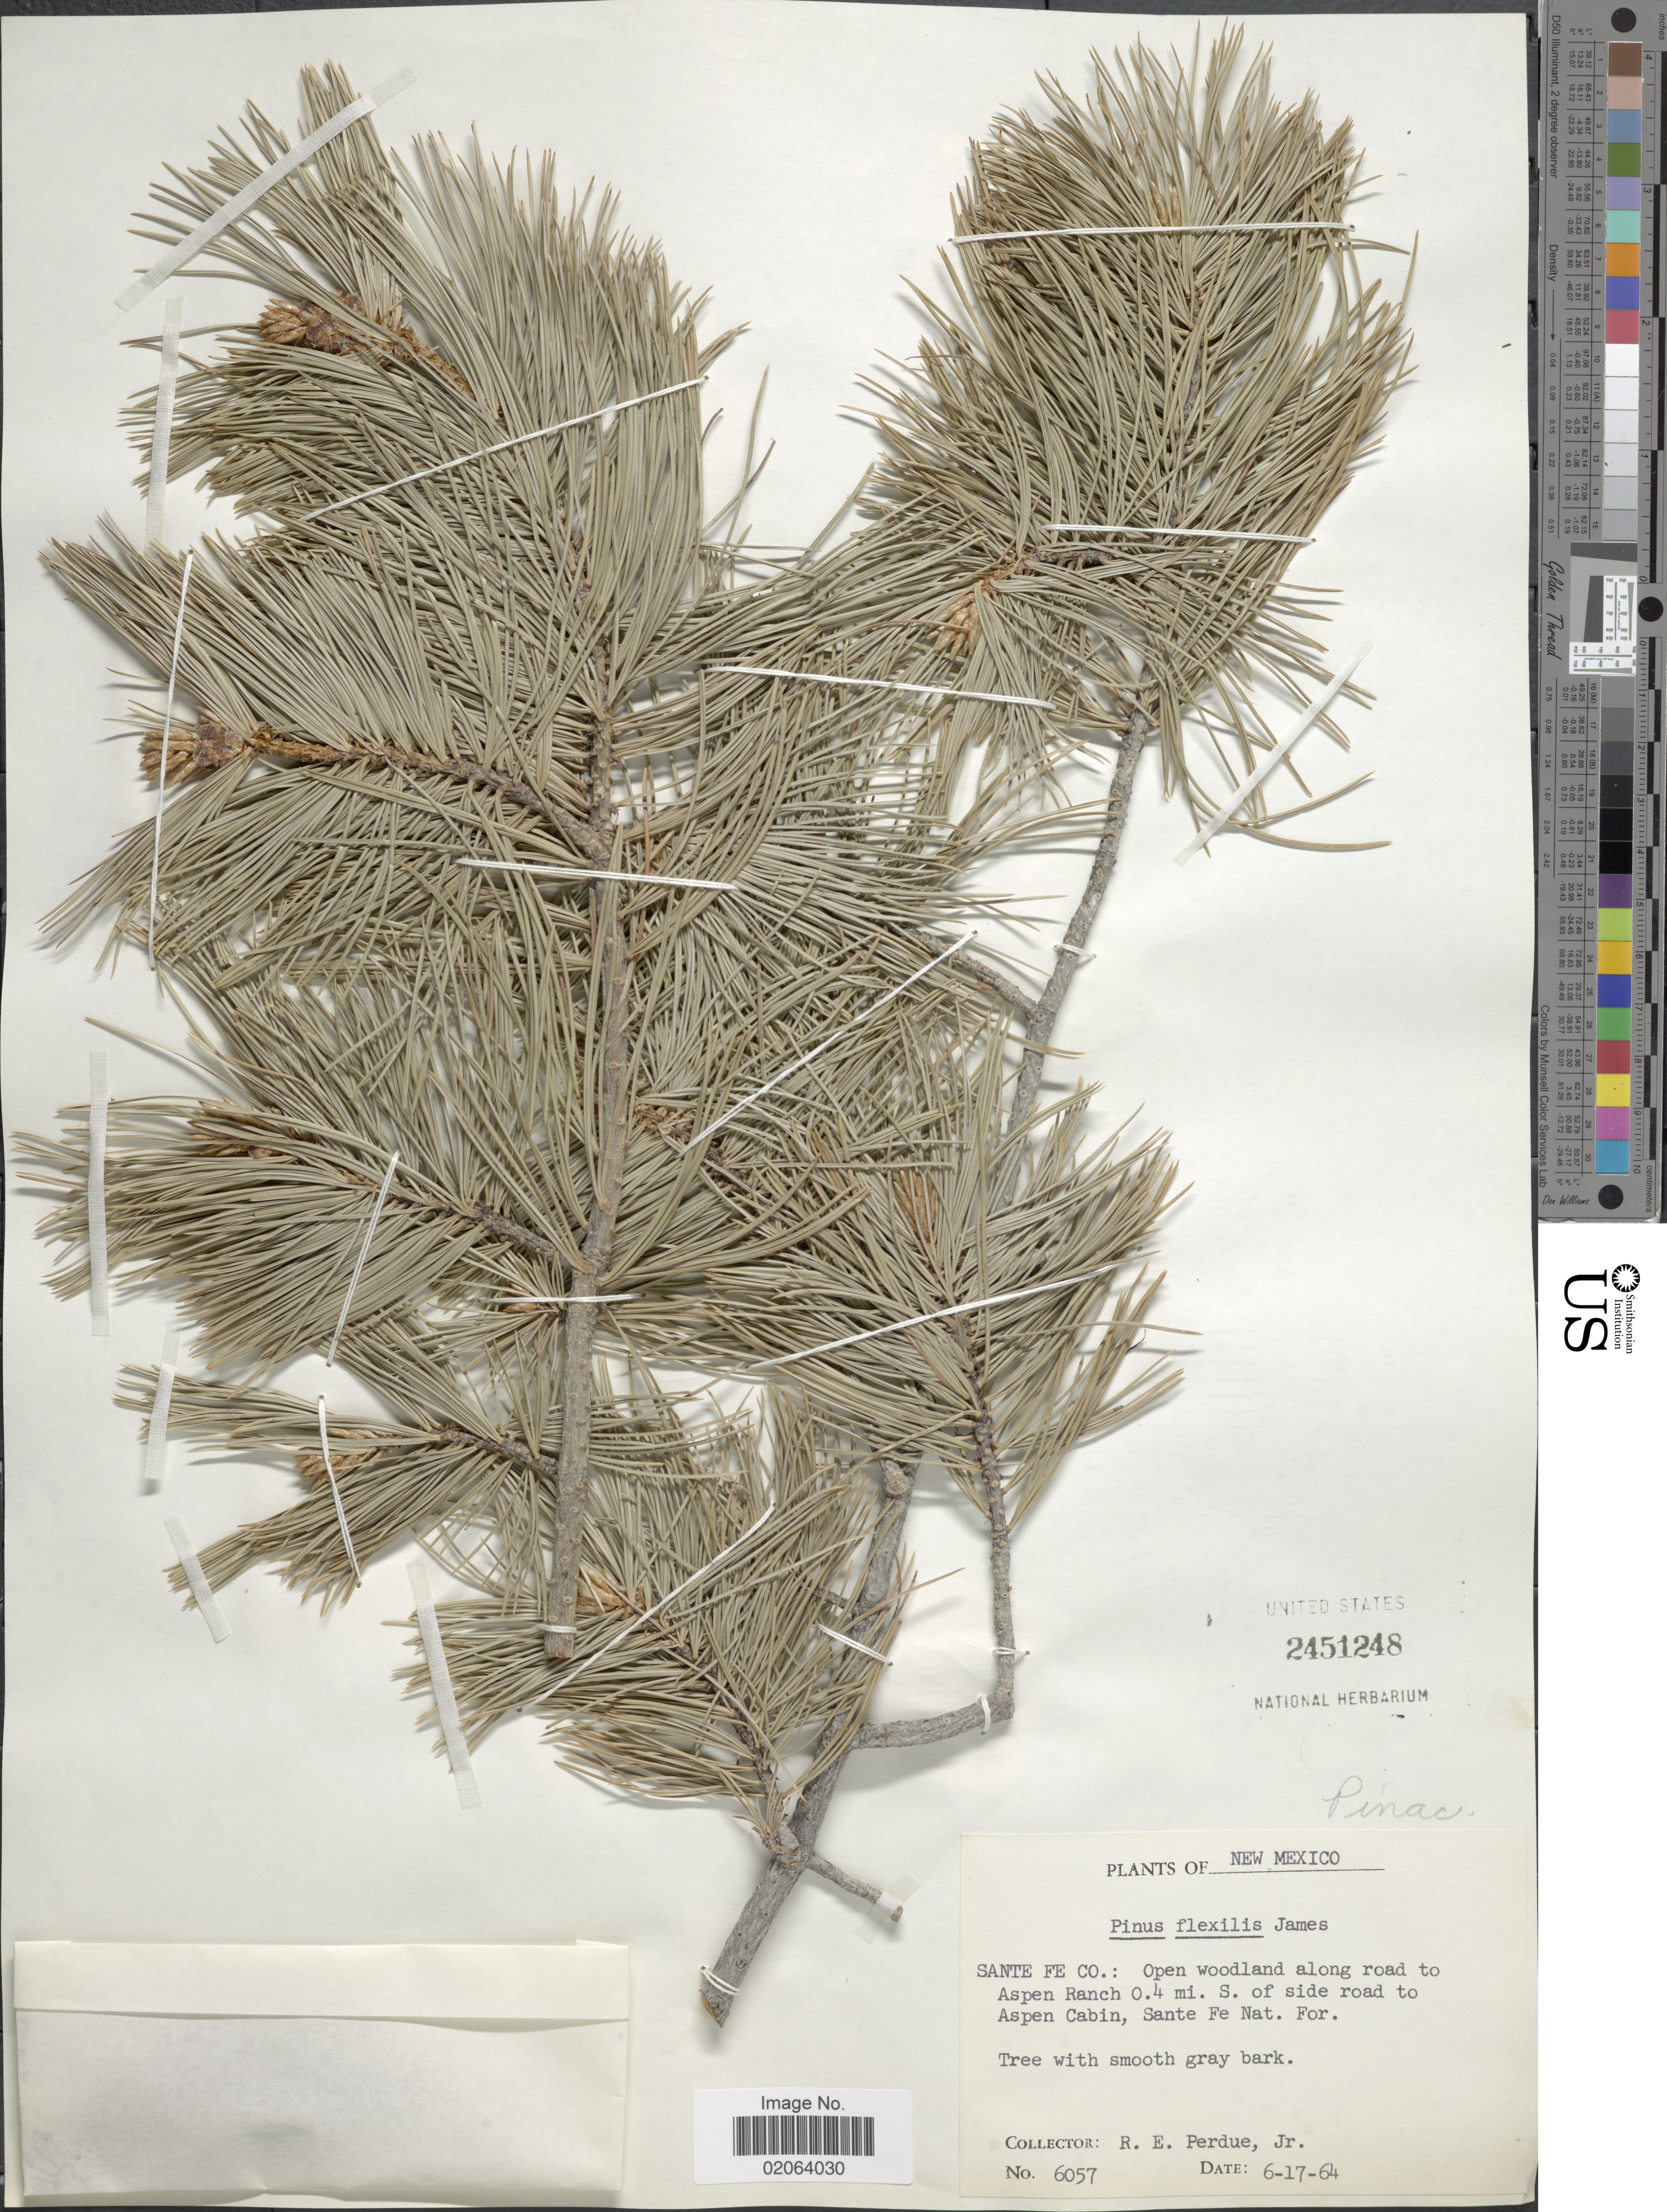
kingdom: Plantae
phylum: Tracheophyta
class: Pinopsida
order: Pinales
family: Pinaceae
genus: Pinus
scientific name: Pinus flexilis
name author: E. James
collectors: R. E. Perdue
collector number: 6057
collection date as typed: Transcribed d/m/y: 17/6/64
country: United States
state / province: New Mexico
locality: Santa Fe Co.: along road to Aspen Ranch 0.4 mi. S. of side road to Aspen Cabin, Santa Fe Nat. For.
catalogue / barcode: US 2451248